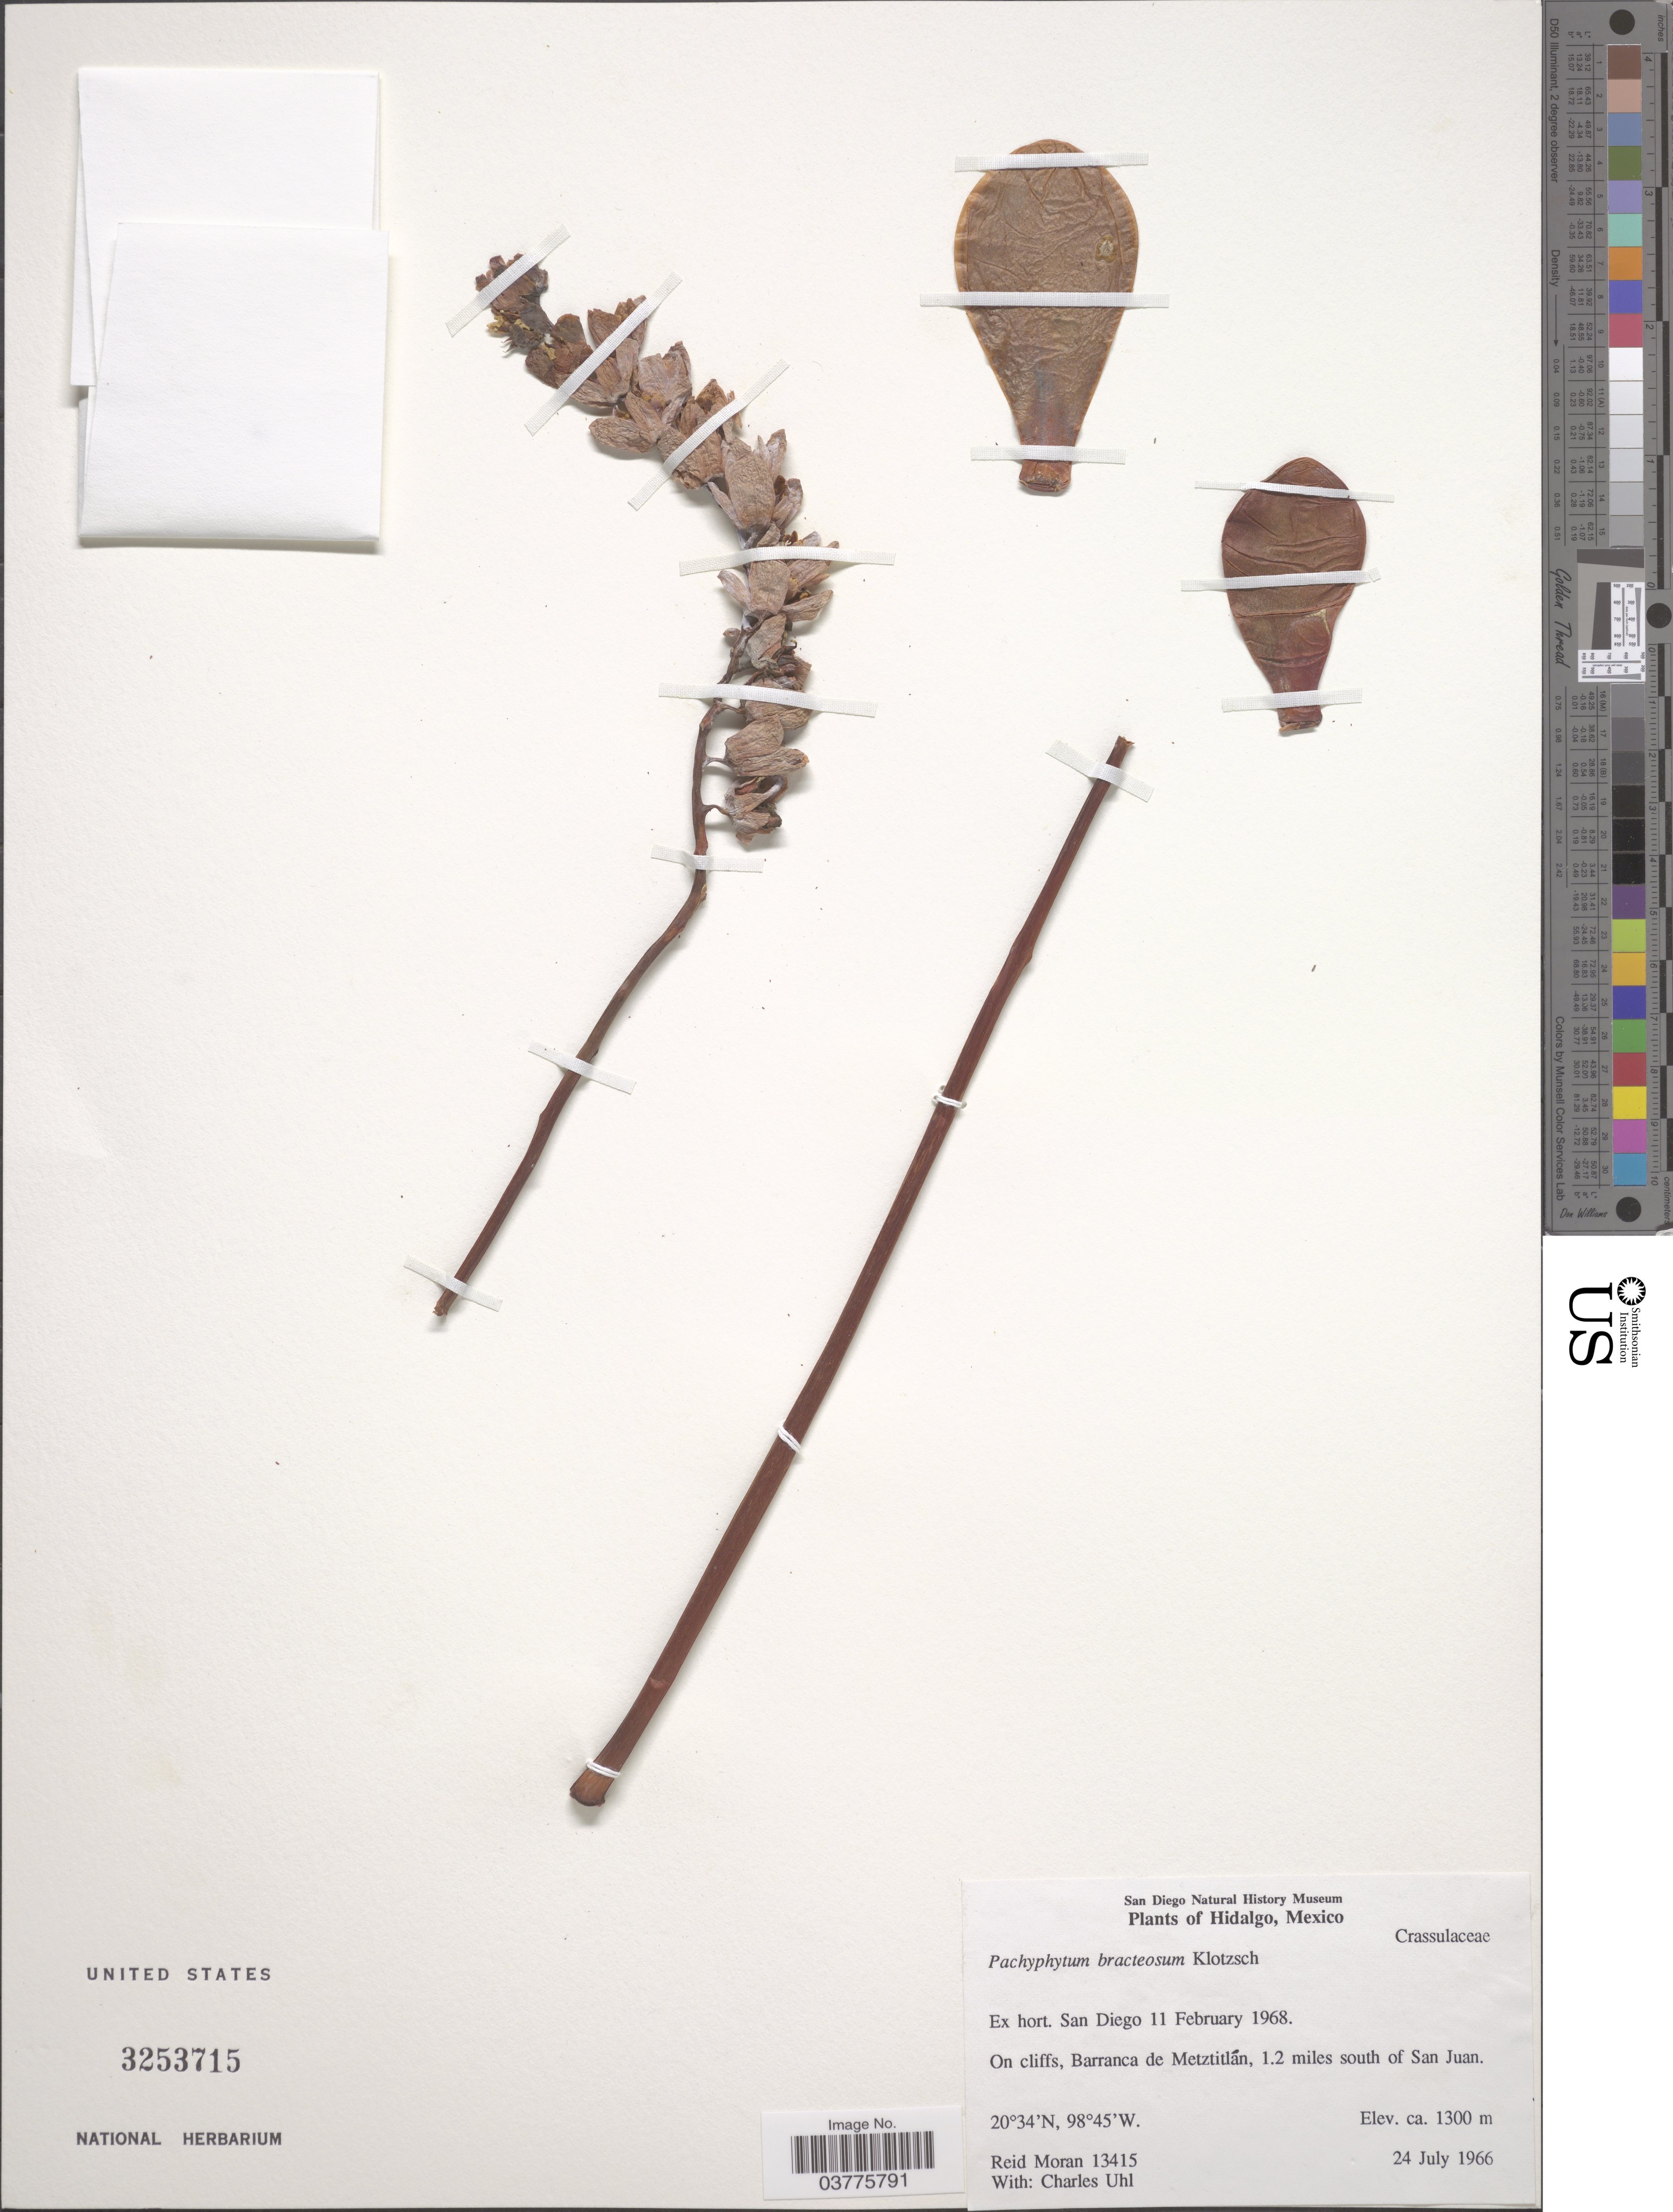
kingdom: Plantae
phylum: Tracheophyta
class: Magnoliopsida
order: Saxifragales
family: Crassulaceae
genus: Pachyphytum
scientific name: Pachyphytum bracteosum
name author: Link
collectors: R. Moran & C. Uhl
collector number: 13415?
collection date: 1968-02-11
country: United States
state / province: California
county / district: San Diego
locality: Ex hort. San Diego.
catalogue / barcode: US 3253715